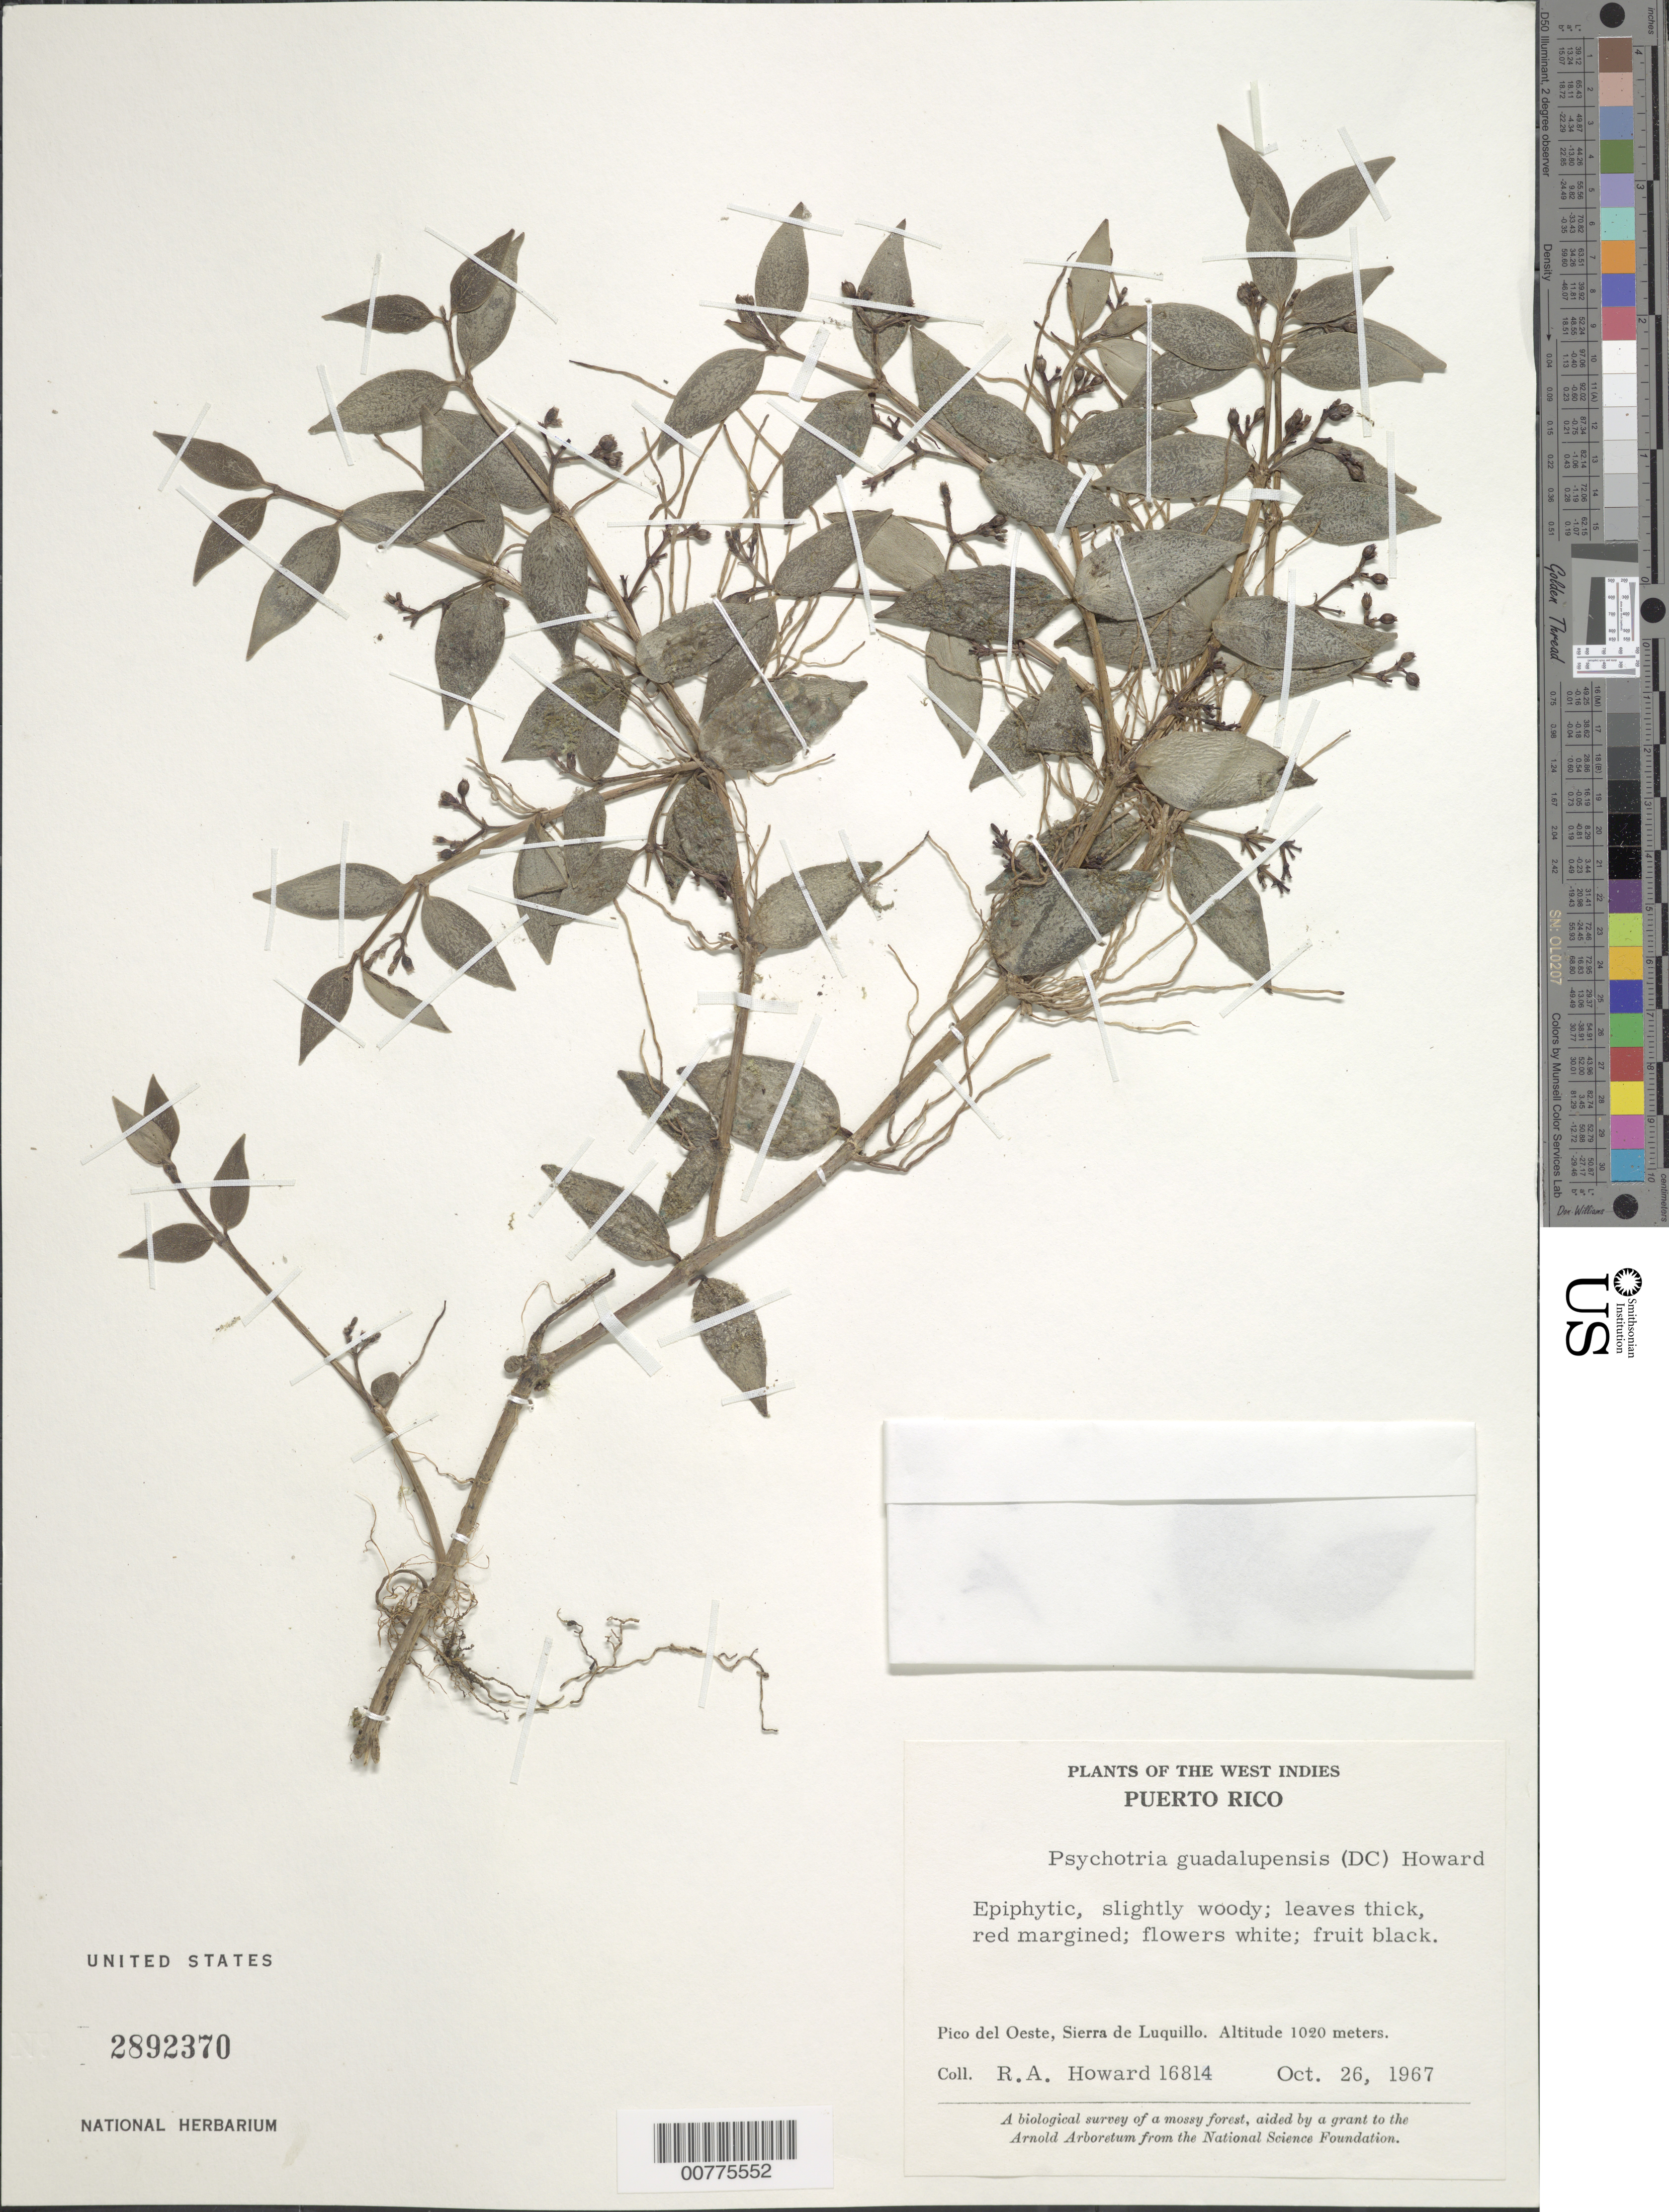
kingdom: Plantae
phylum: Tracheophyta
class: Magnoliopsida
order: Gentianales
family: Rubiaceae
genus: Notopleura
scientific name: Notopleura guadalupensis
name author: (DC.) C.M. Taylor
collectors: R. A. Howard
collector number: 16814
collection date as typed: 26 Oct 1967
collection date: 1967-10-26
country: Puerto Rico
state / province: Ceiba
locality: Pico del Oeste, Sierra de Luquillo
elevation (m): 1020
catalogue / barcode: US 2892370